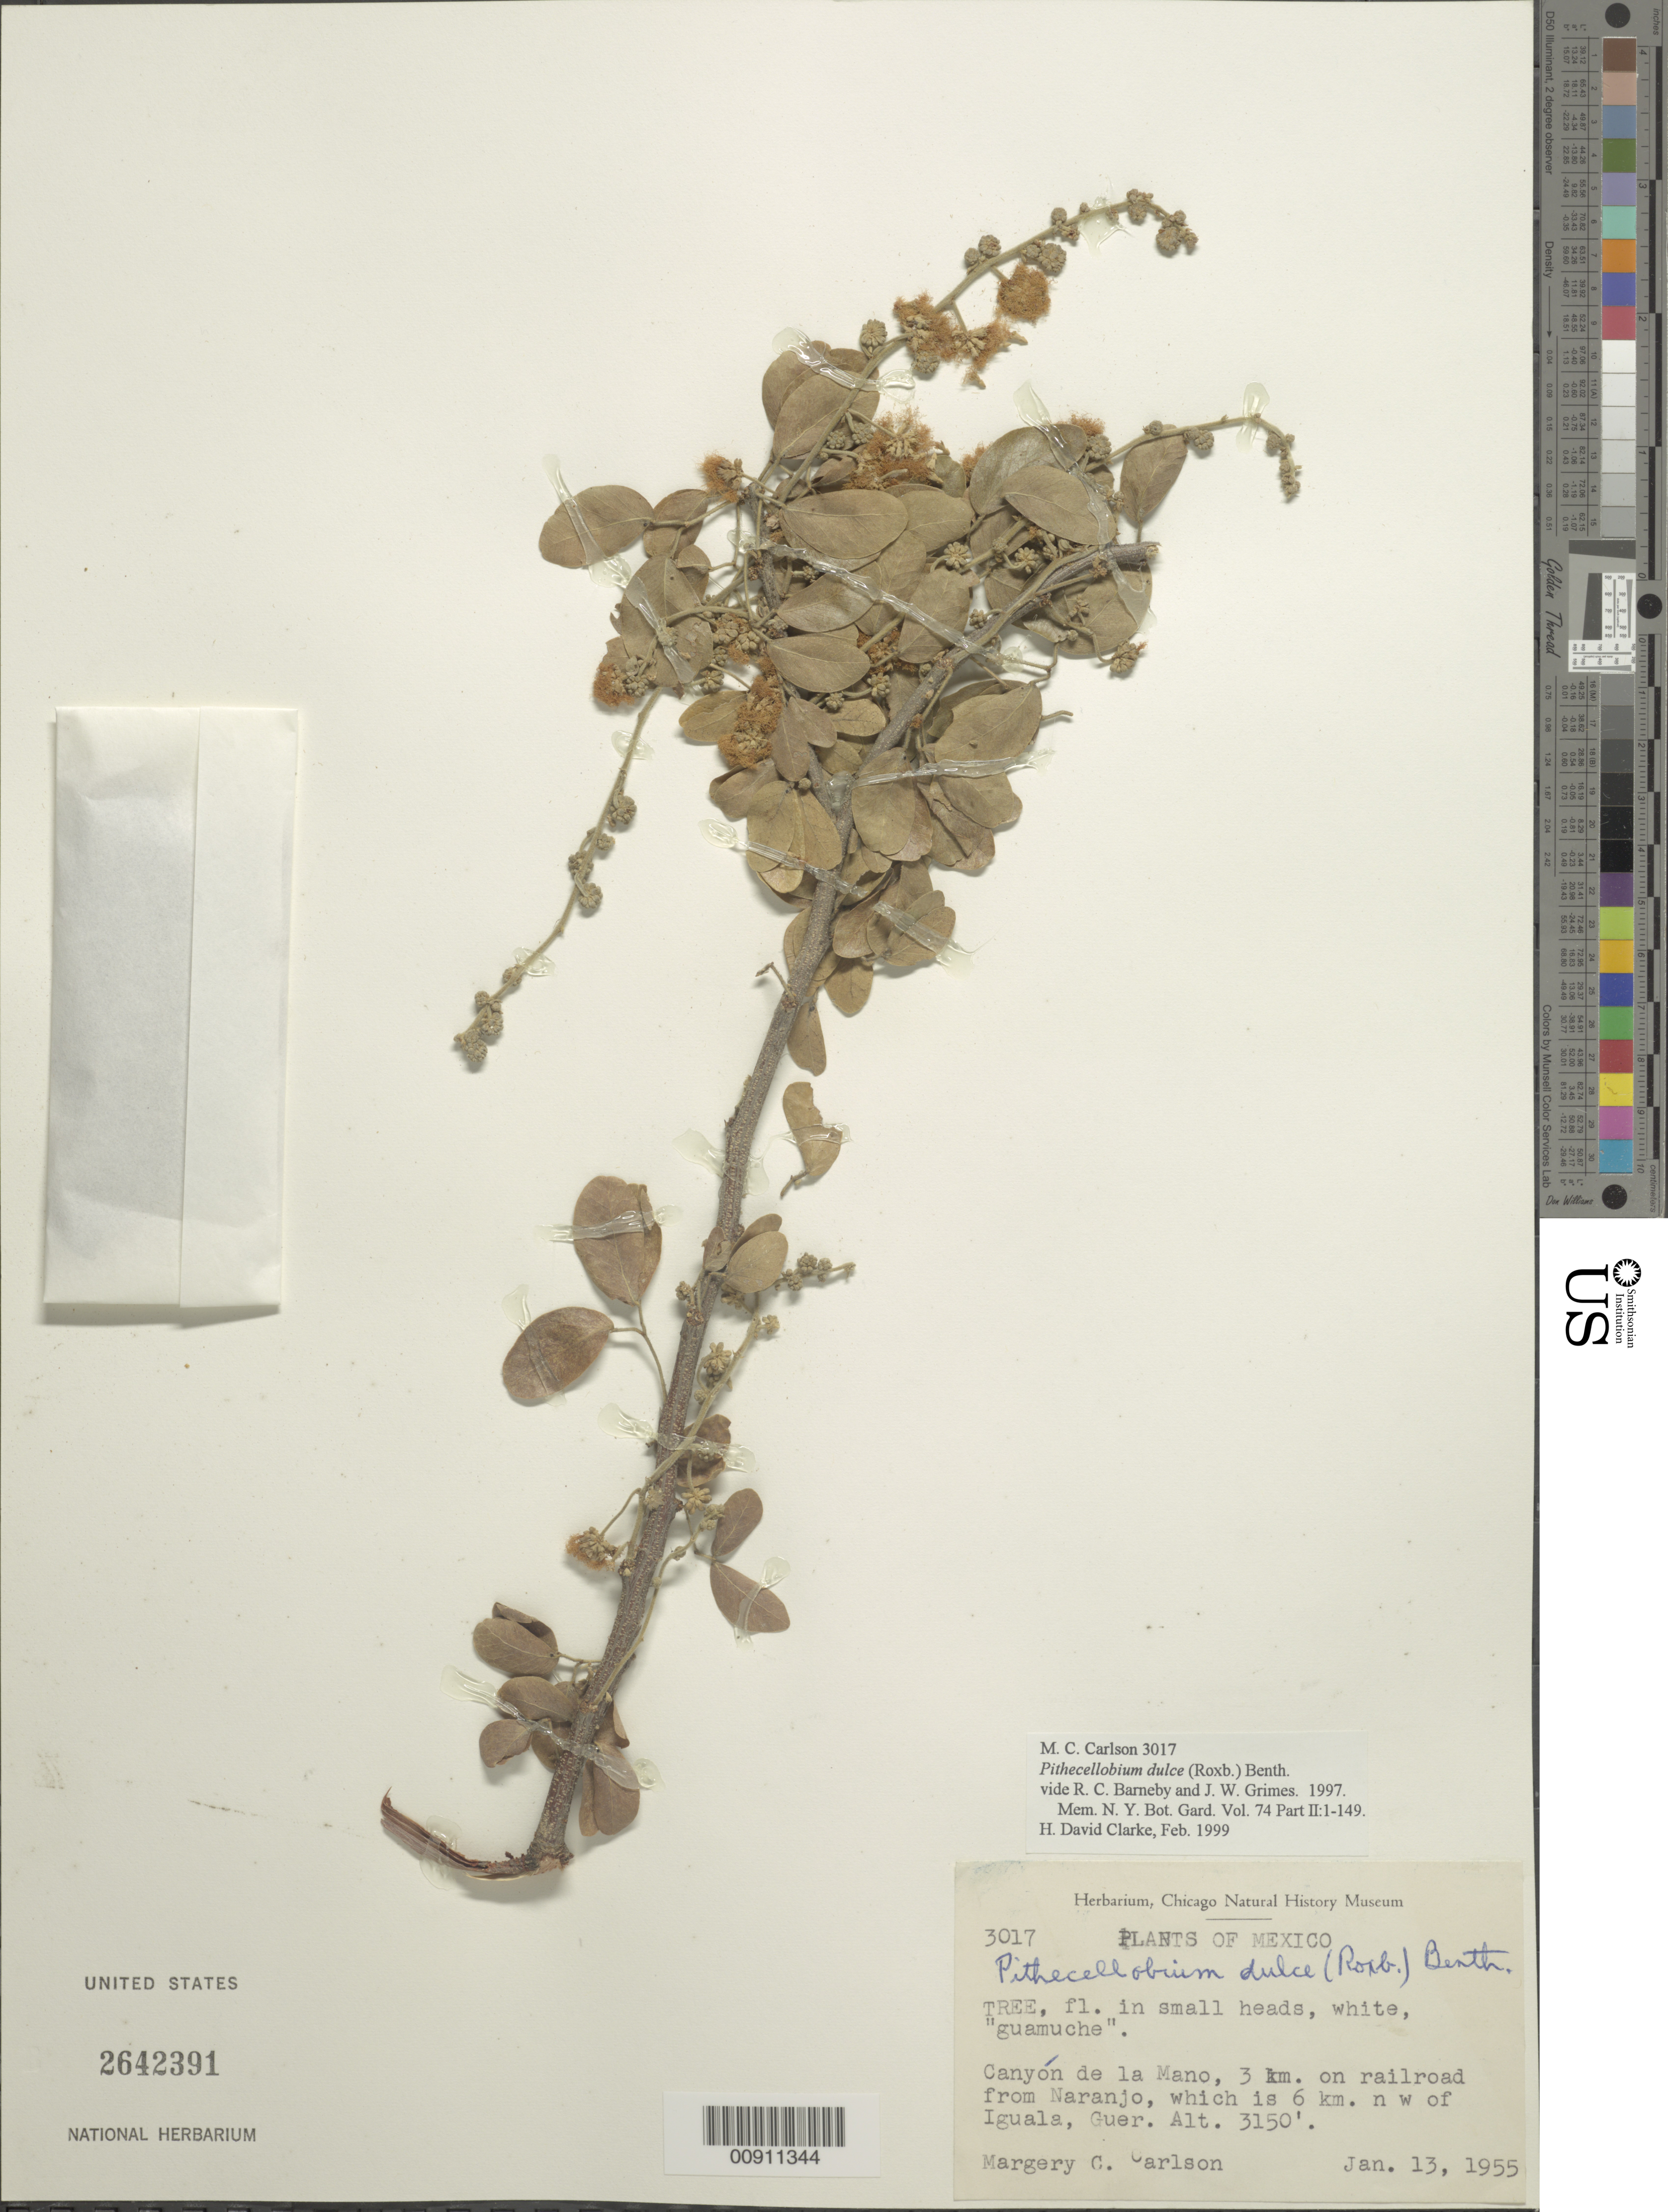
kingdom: Plantae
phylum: Tracheophyta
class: Magnoliopsida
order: Fabales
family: Fabaceae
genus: Pithecellobium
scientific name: Pithecellobium dulce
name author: (Roxb.) Benth.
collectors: M. C. Carlson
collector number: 3017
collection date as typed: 13 Jan 1955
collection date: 1955-01-13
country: Mexico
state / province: Guerrero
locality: Canyon de la Mano, 3 km. on railroad from Naranjo, which is 6 km. NW of Iguala, Guerrero.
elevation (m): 960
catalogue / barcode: US 2642391